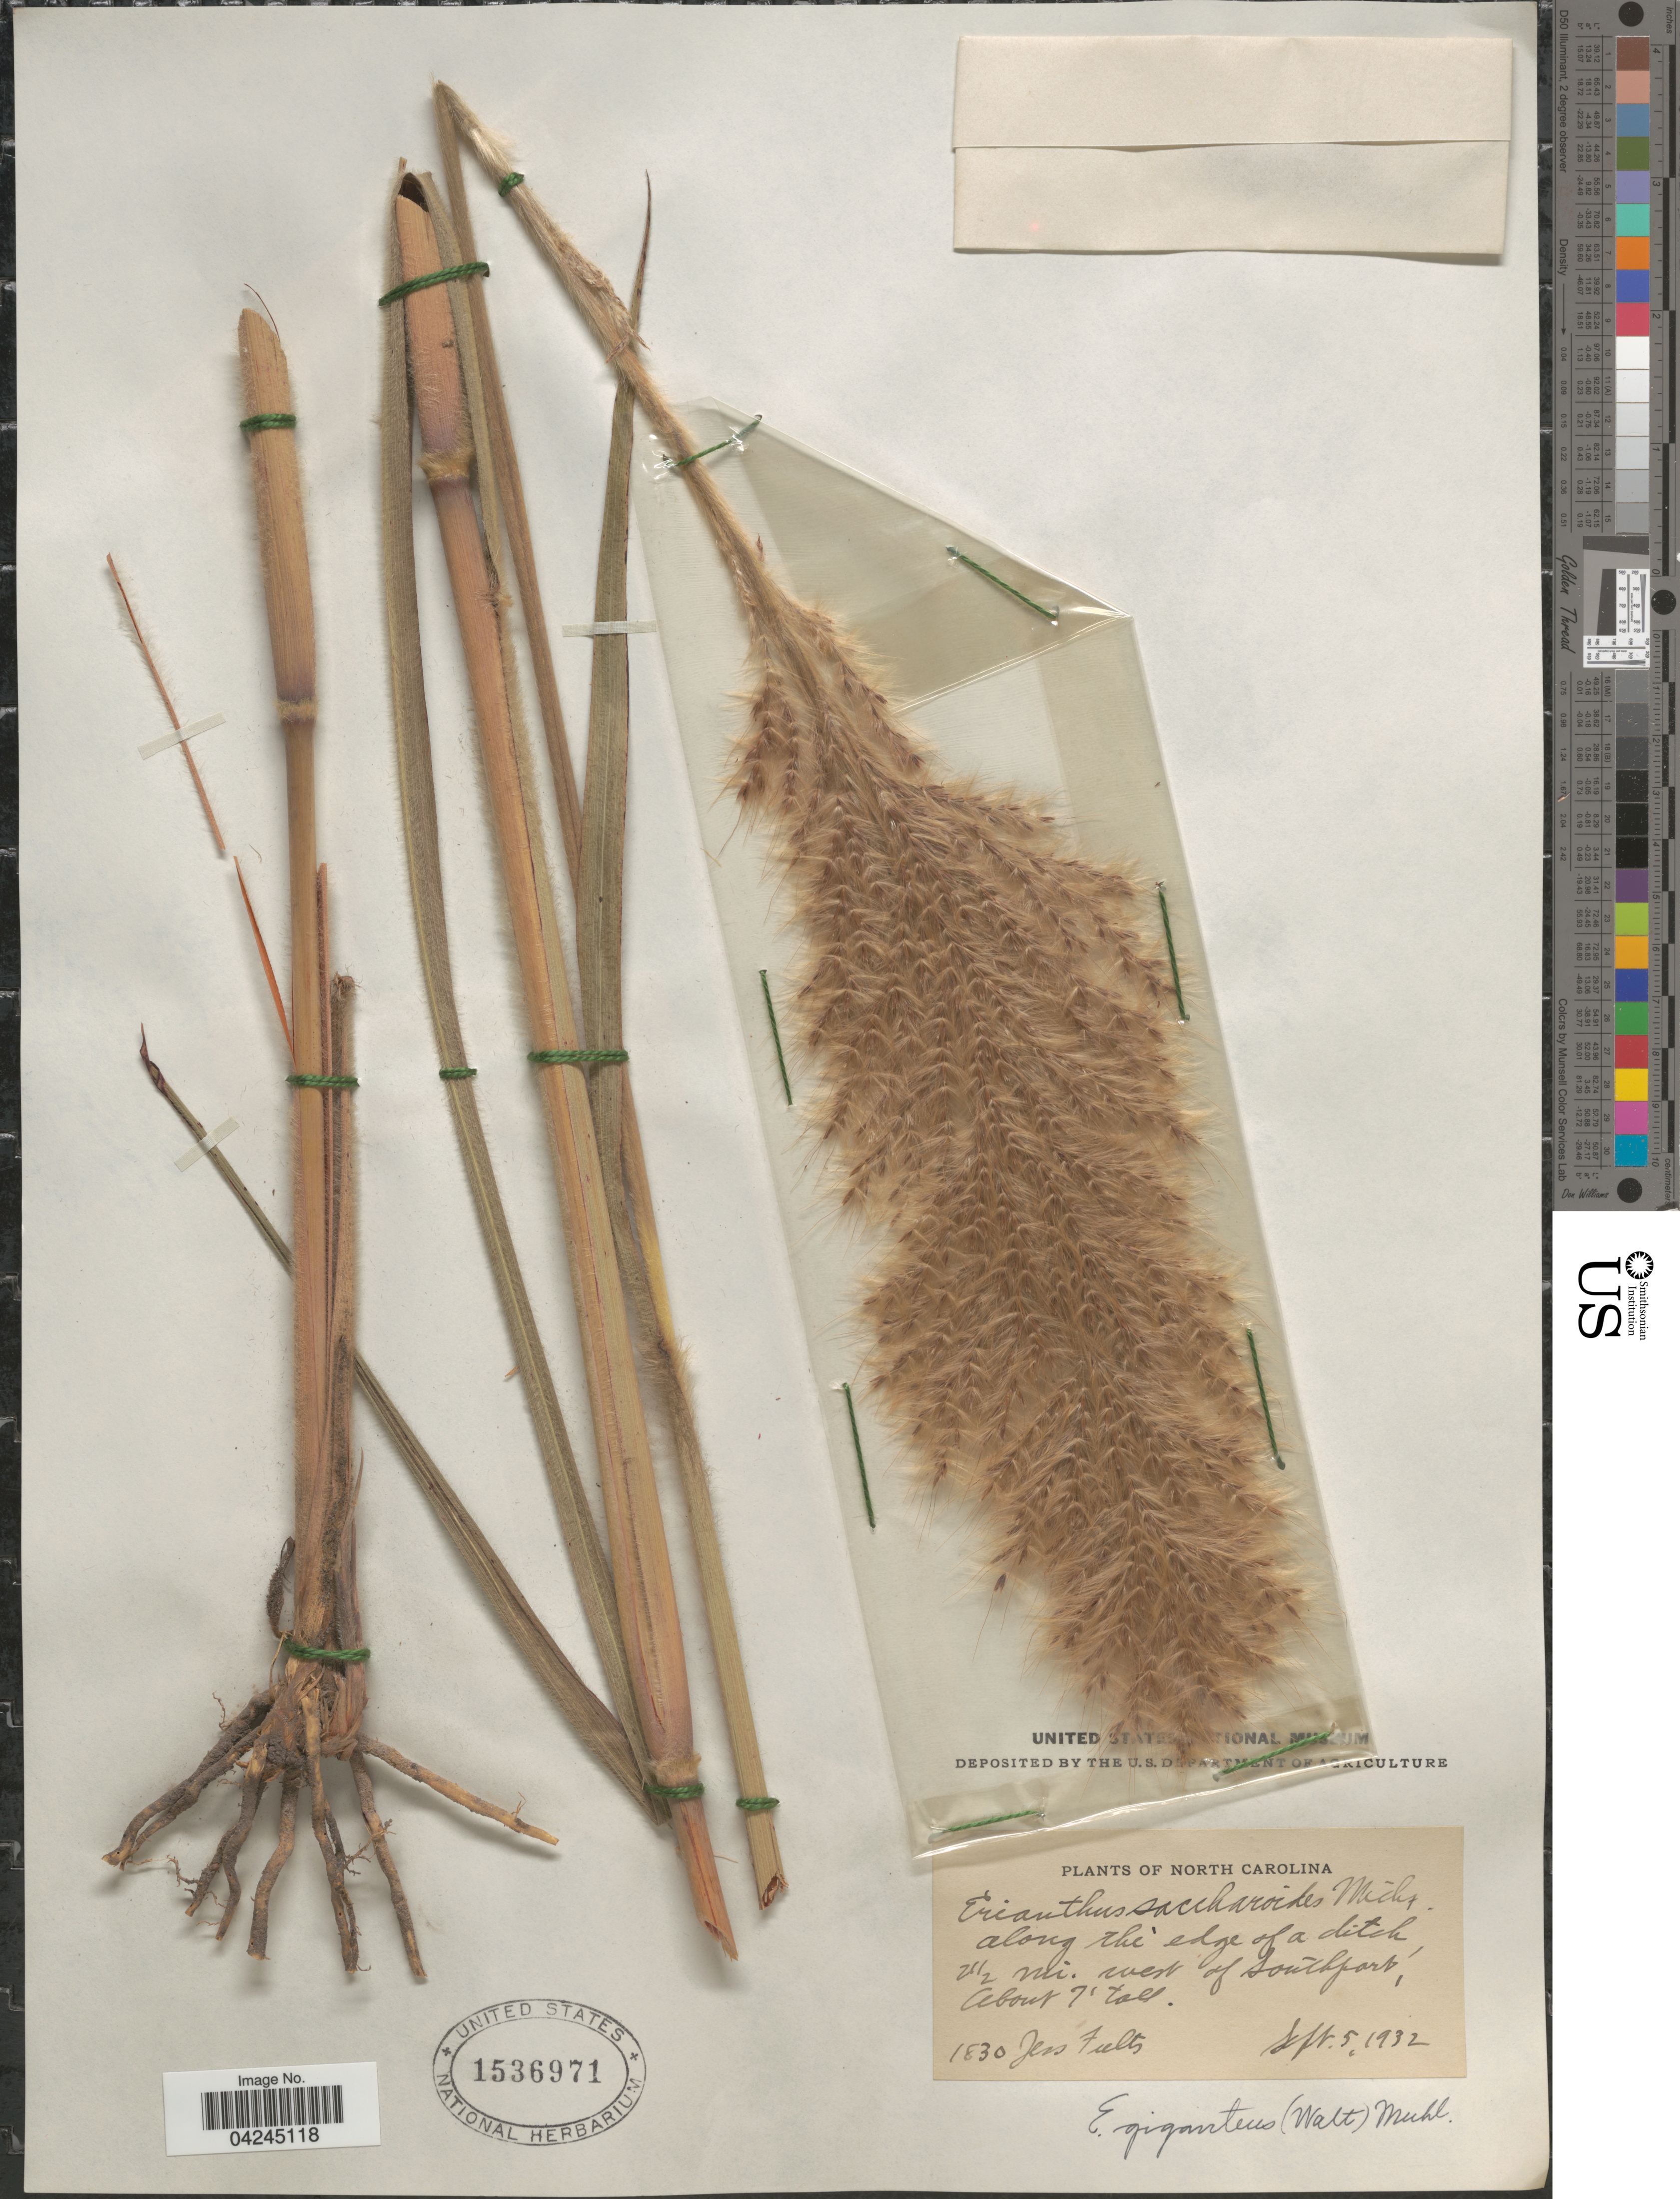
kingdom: Plantae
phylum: Tracheophyta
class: Liliopsida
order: Poales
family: Poaceae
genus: Erianthus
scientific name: Erianthus giganteus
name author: (Walter) P. Beauv.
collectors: J. Fults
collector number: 1830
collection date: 1932-09-05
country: United States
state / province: North Carolina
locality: Along the edge of a ditch, 2½ mi. west of Southport.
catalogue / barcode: US 1536971